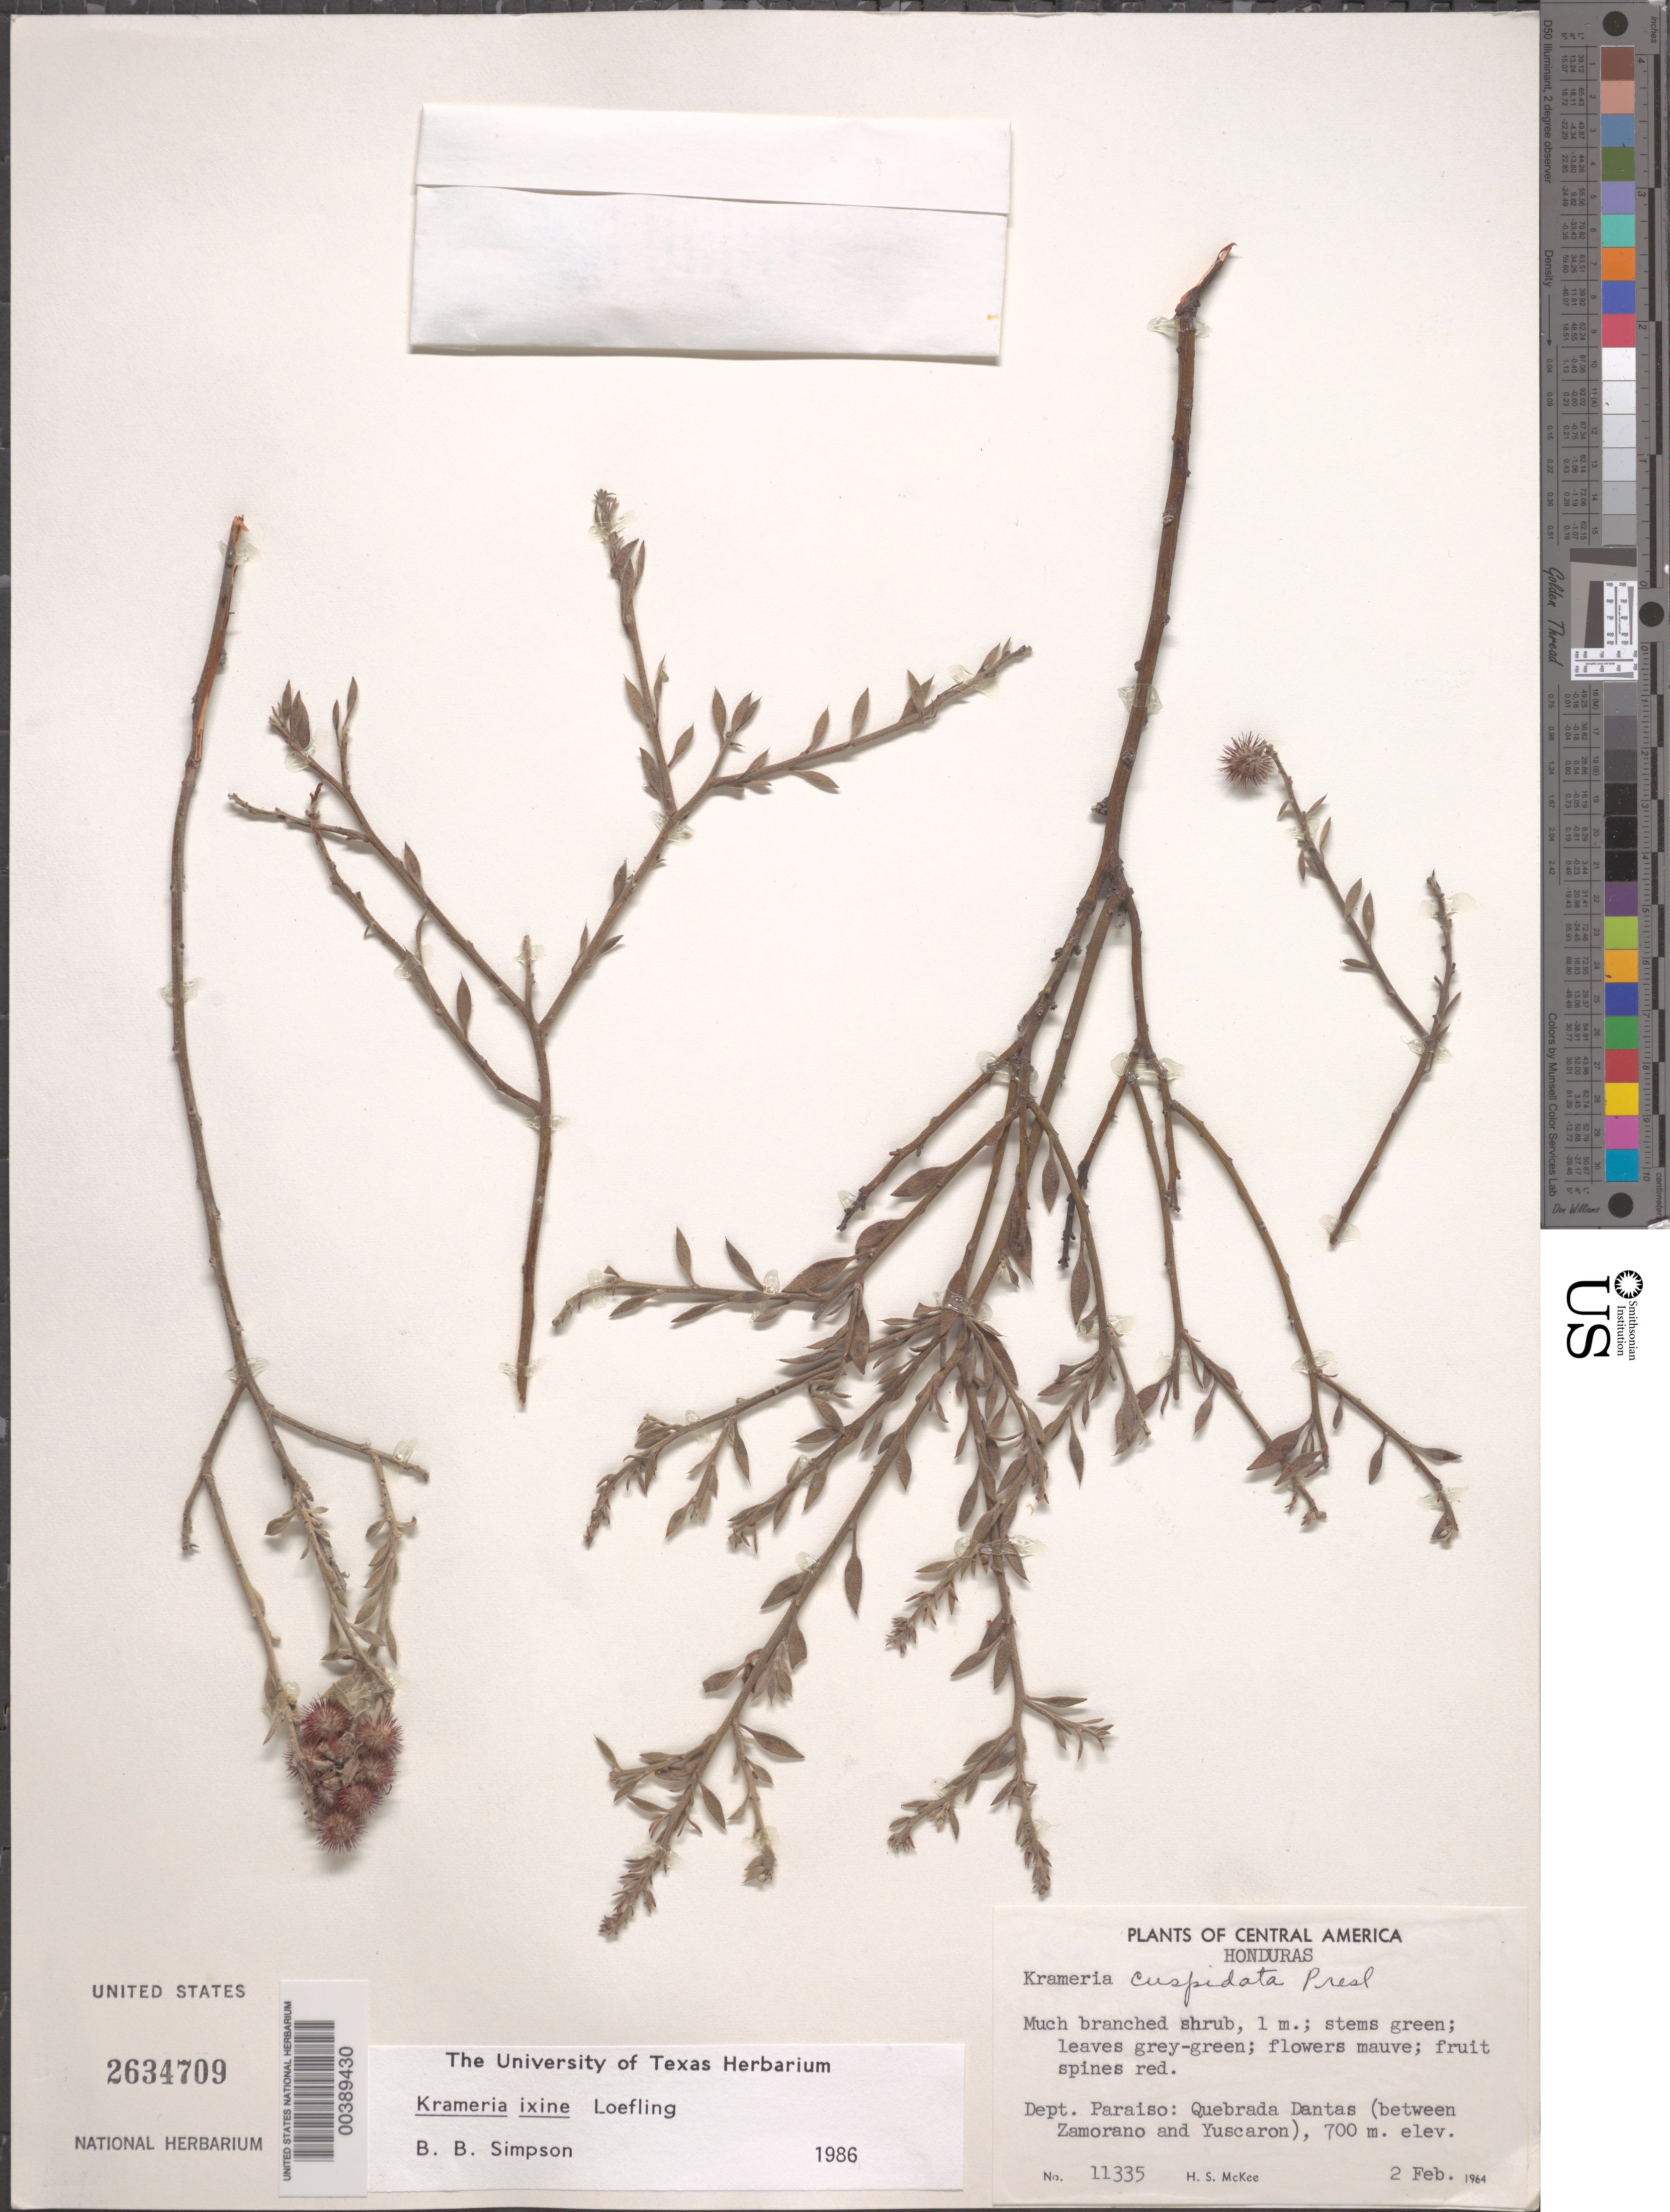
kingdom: Plantae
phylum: Tracheophyta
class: Magnoliopsida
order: Zygophyllales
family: Krameriaceae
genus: Krameria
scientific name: Krameria ixine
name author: L.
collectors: H. S. MacKee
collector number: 11335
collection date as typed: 02 Feb 1964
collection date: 1964-02-02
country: Honduras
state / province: El Paraíso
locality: Quebrada Dantas (between Zamorano and Yuscaron)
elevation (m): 700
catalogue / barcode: US 2634709